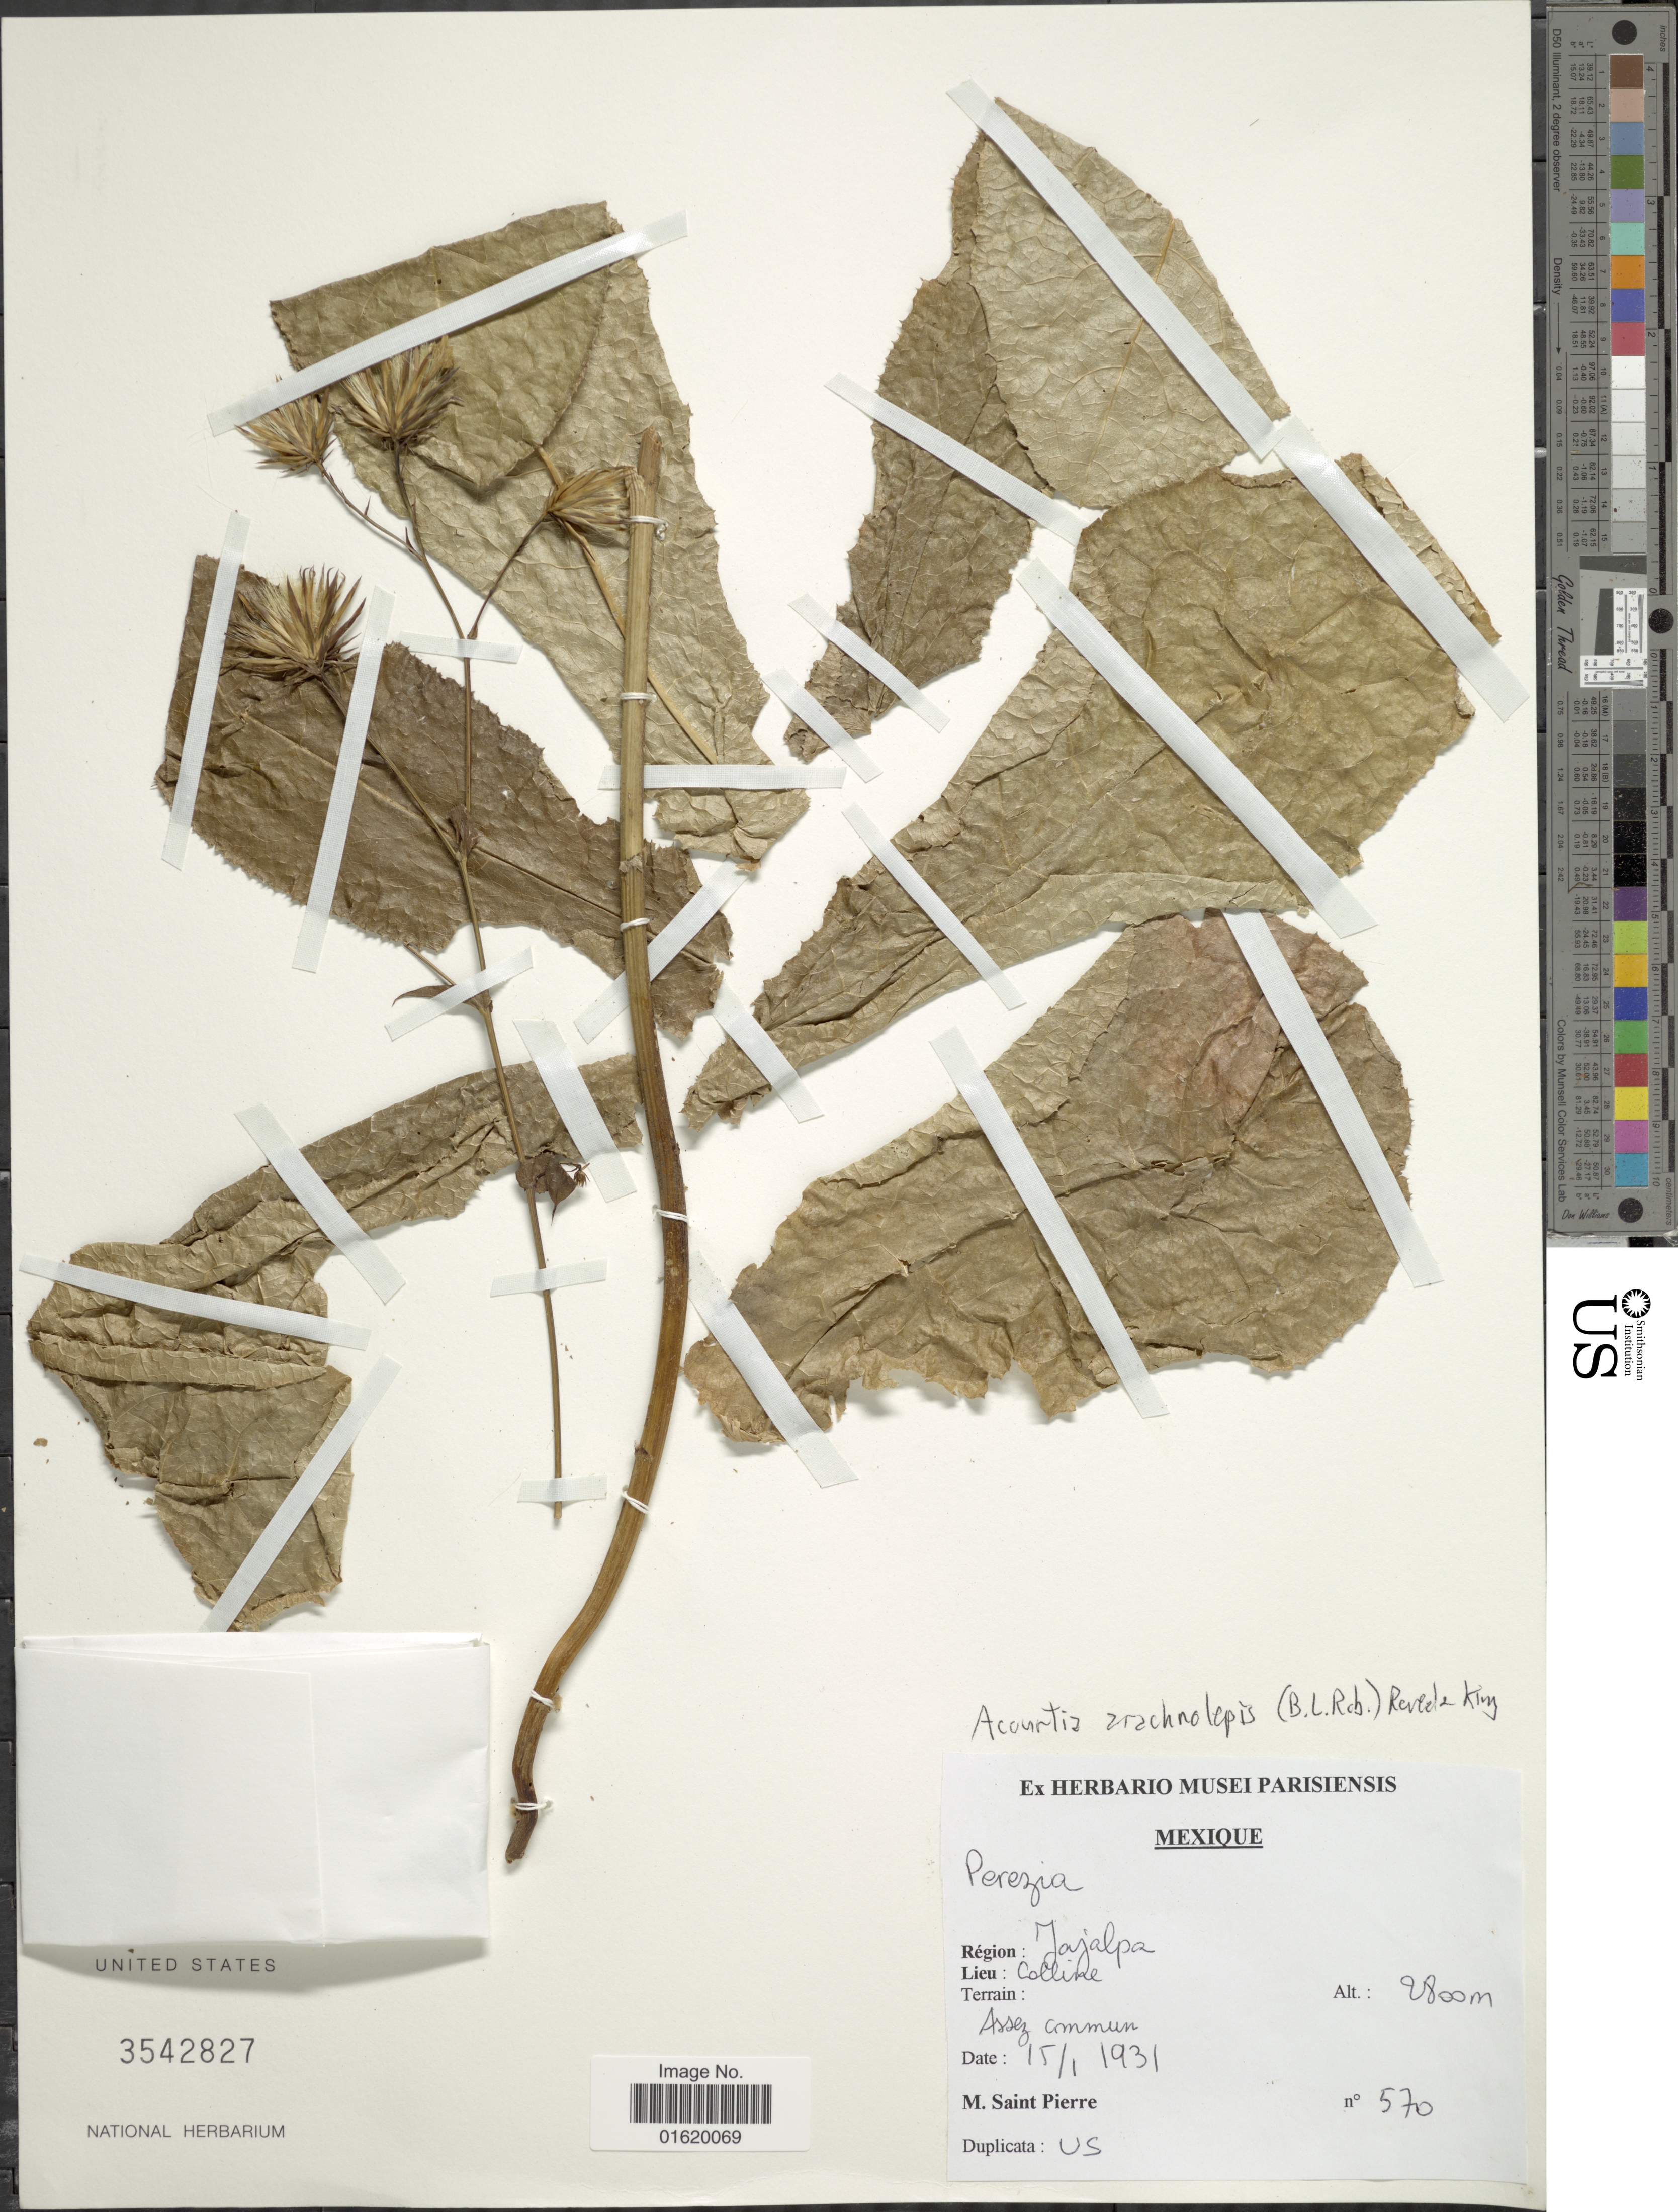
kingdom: Plantae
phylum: Tracheophyta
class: Magnoliopsida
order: Asterales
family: Asteraceae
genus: Acourtia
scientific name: Acourtia turbinata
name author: (La Llave & Lex.) Reveal & R.M. King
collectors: M. Saint-Pierre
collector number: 570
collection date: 1931-01-15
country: Mexico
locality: Región: Jajalpa, colline, Assez commun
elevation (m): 2800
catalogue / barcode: US 3542827